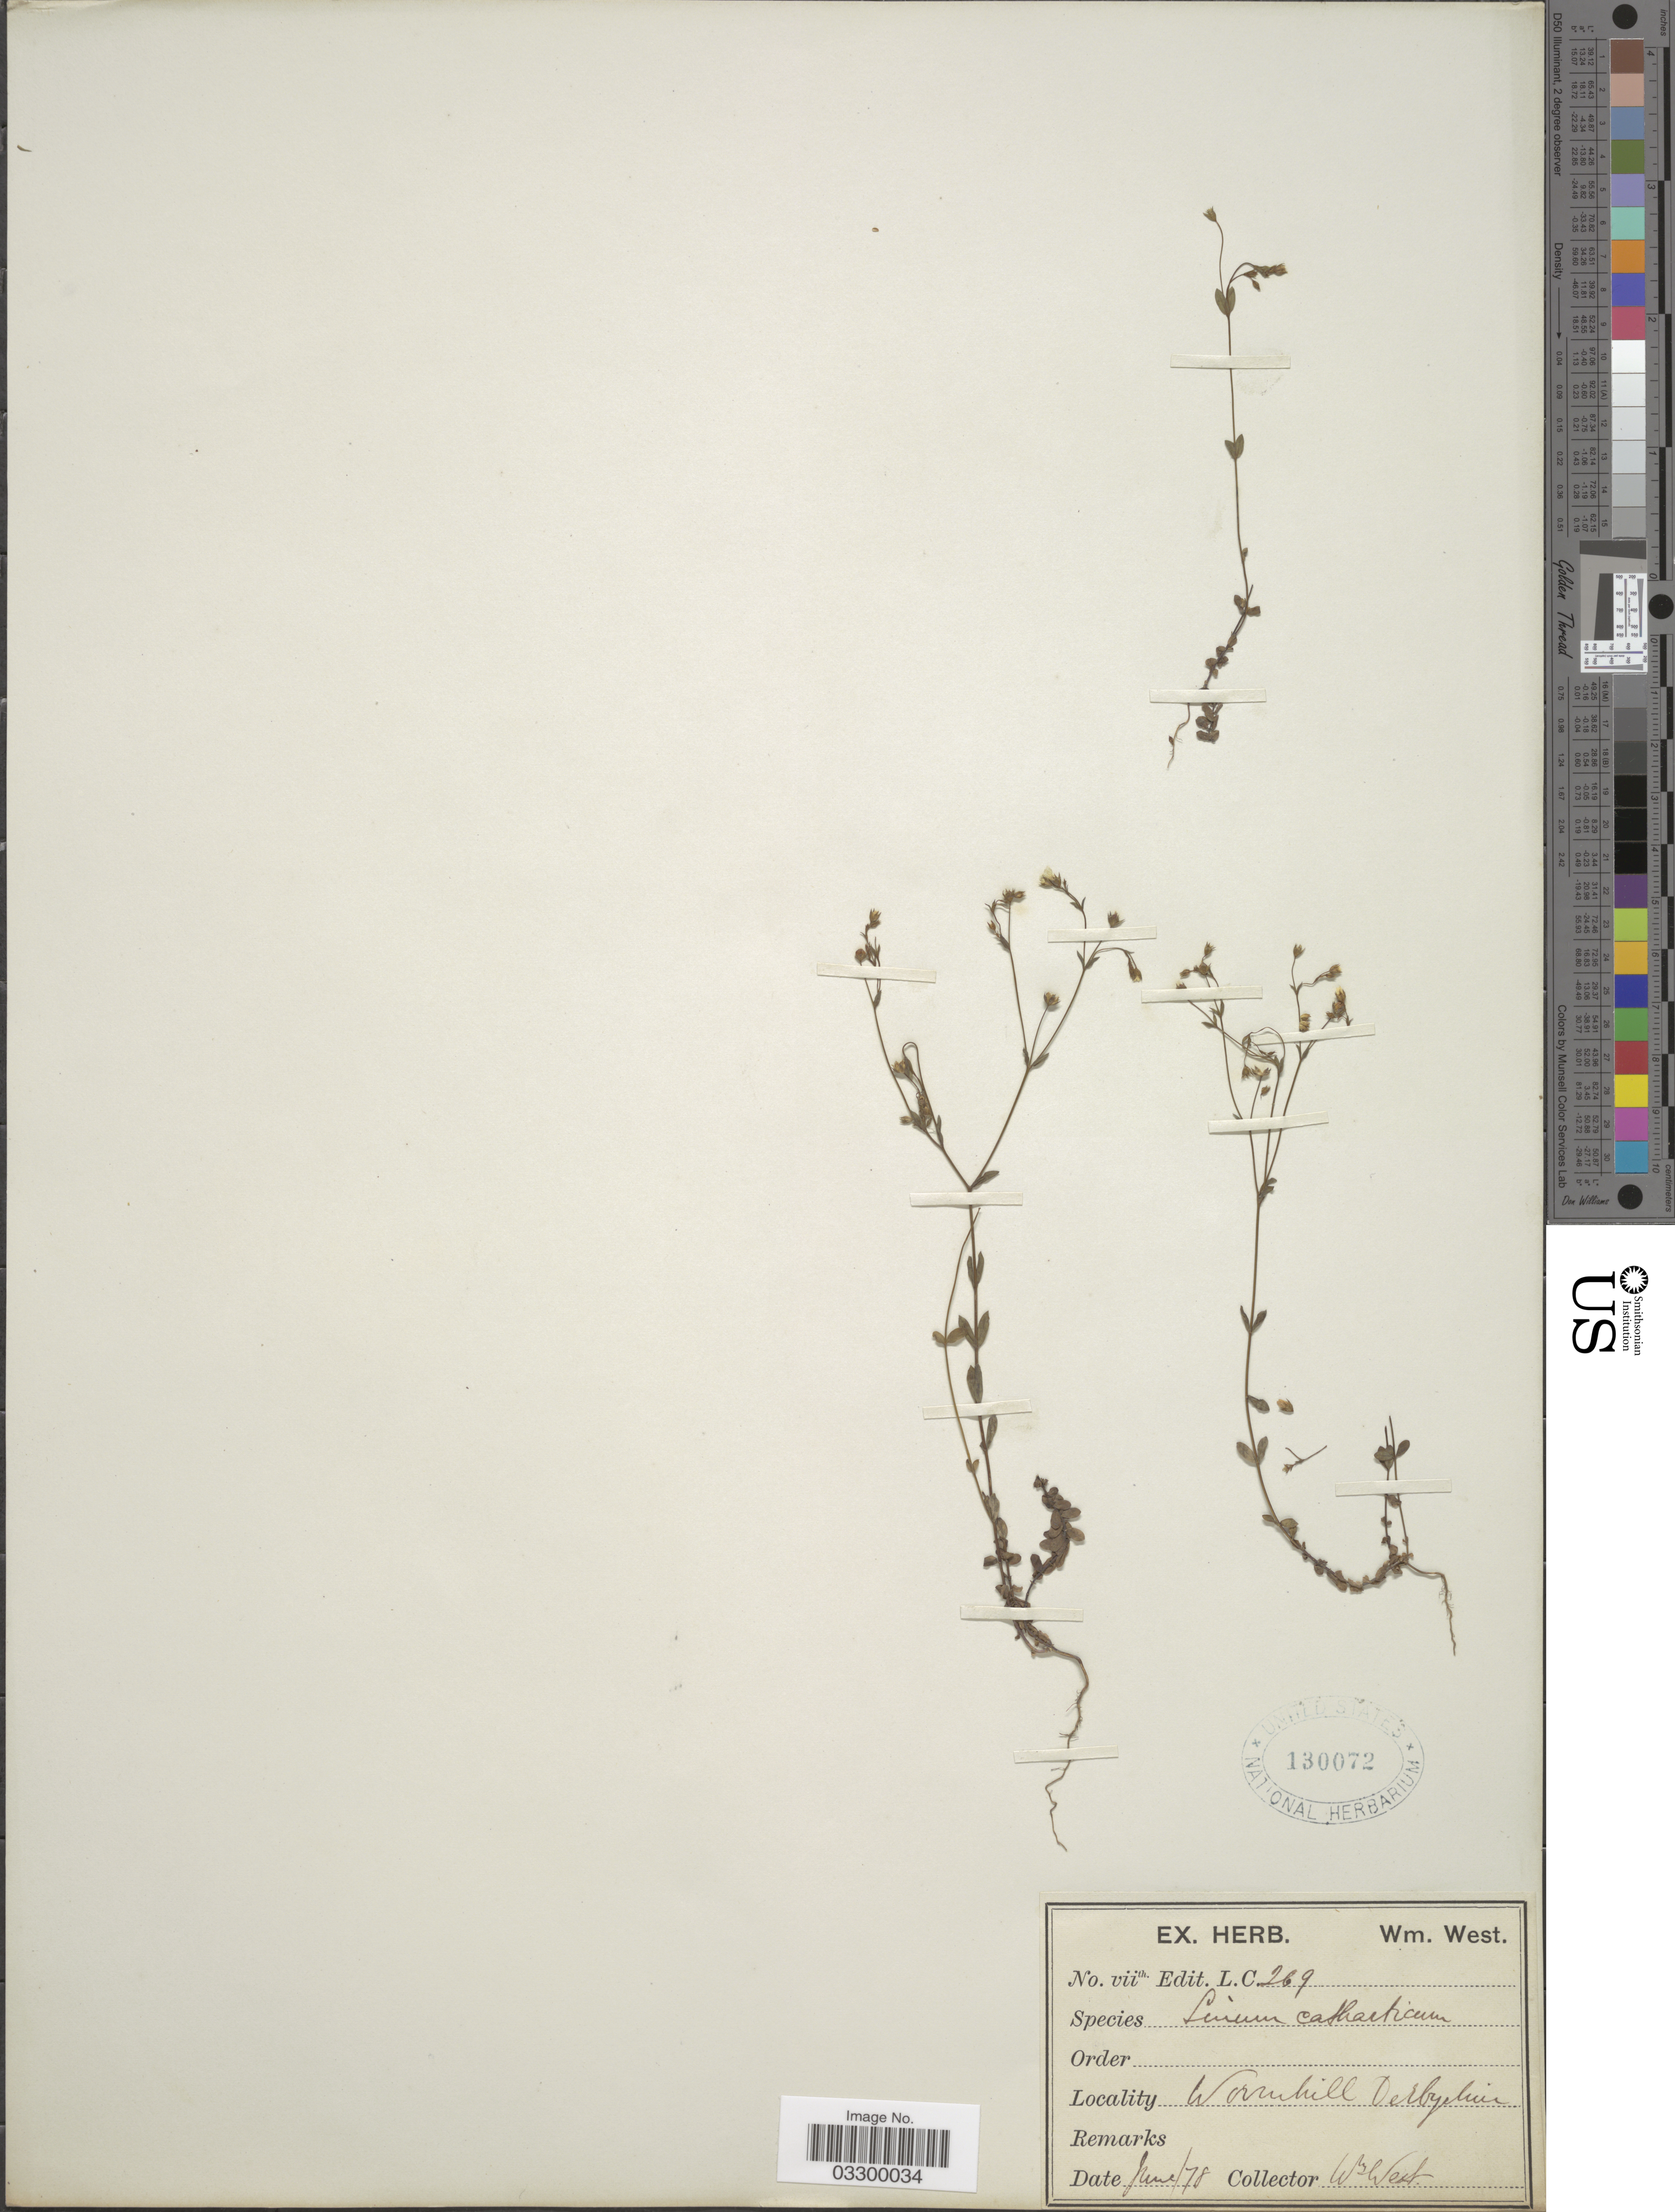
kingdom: Plantae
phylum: Tracheophyta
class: Magnoliopsida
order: Malpighiales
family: Linaceae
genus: Linum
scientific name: Linum catharticum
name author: L.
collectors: W. West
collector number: L.C.269?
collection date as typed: Transcribed d/m/y: /6/78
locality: Warmhill Derbyshire.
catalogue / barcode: US 130072